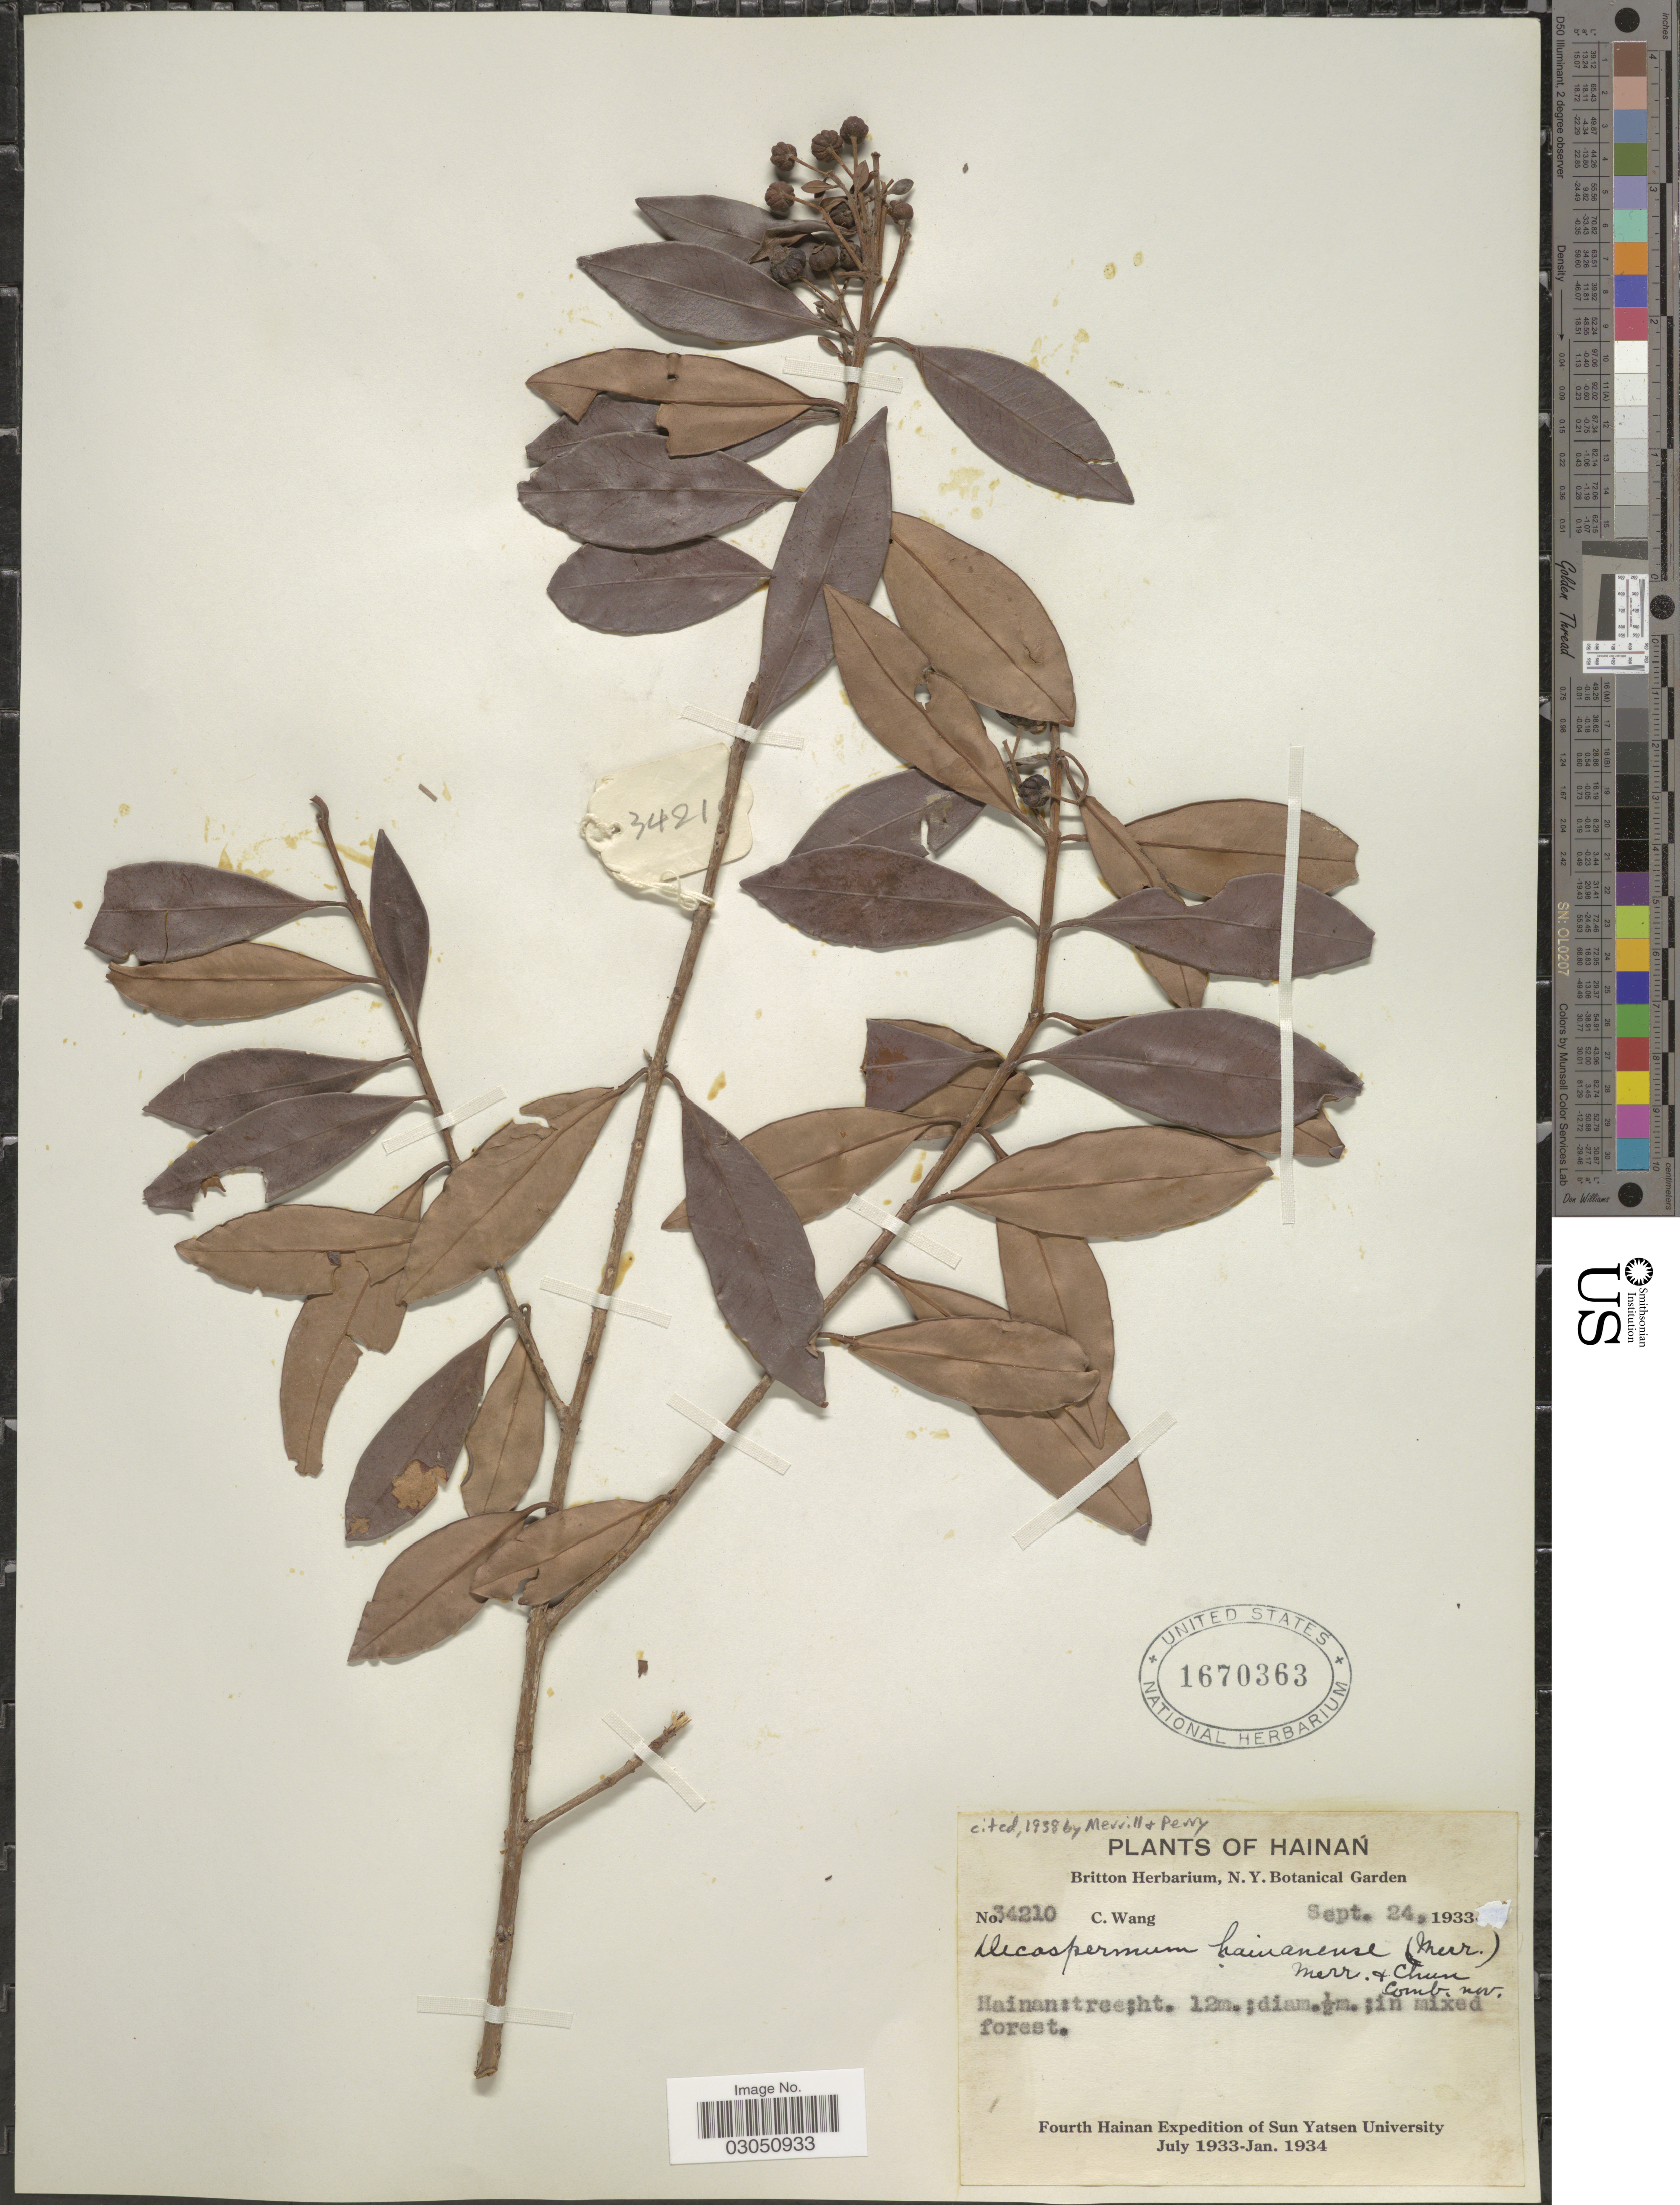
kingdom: Plantae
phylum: Tracheophyta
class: Magnoliopsida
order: Myrtales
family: Myrtaceae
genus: Decaspermum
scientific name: Decaspermum hainanense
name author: (Merr.) Merr.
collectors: C. Wang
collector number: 34210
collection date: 1933-09-24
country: China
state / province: Hainan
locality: Hainan: in mixed forest.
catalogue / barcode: US 1670363